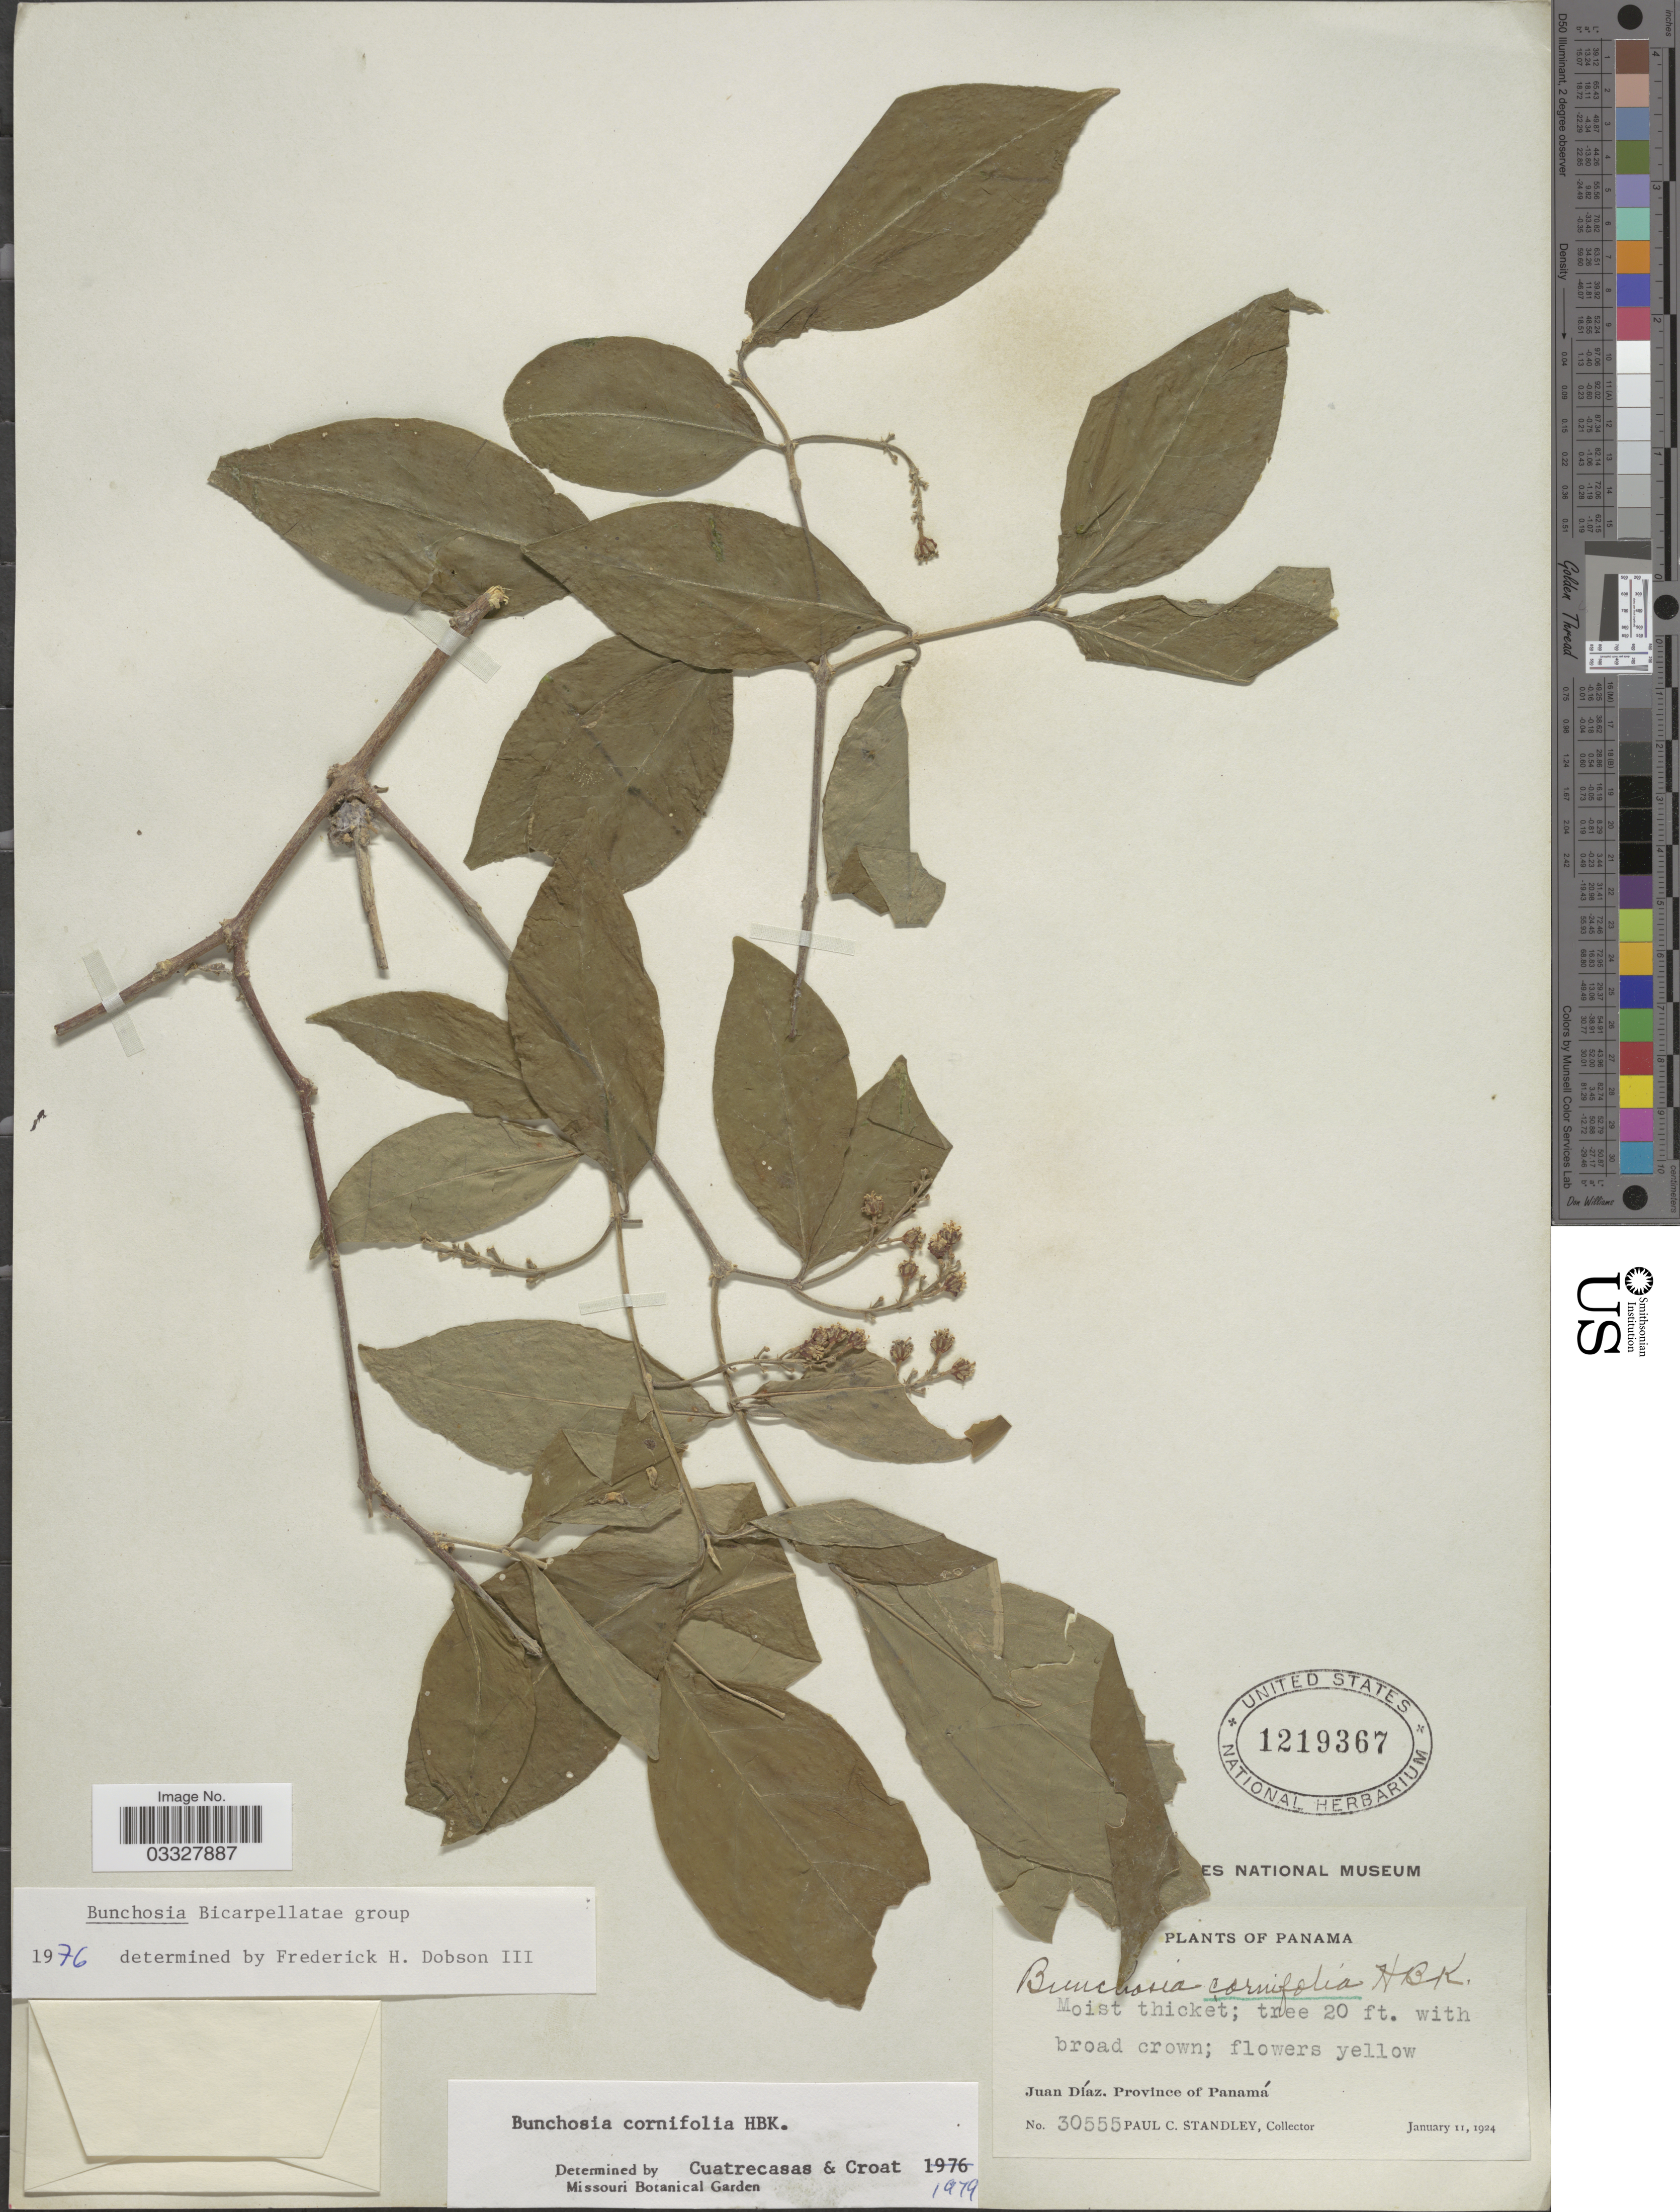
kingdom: Plantae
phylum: Tracheophyta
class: Magnoliopsida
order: Malpighiales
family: Malpighiaceae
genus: Bunchosia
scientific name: Bunchosia cornifolia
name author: Kunth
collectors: P. C. Standley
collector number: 30555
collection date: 1924-01-11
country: Panama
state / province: Panamá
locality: Juan Díaz.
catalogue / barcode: US 1219367